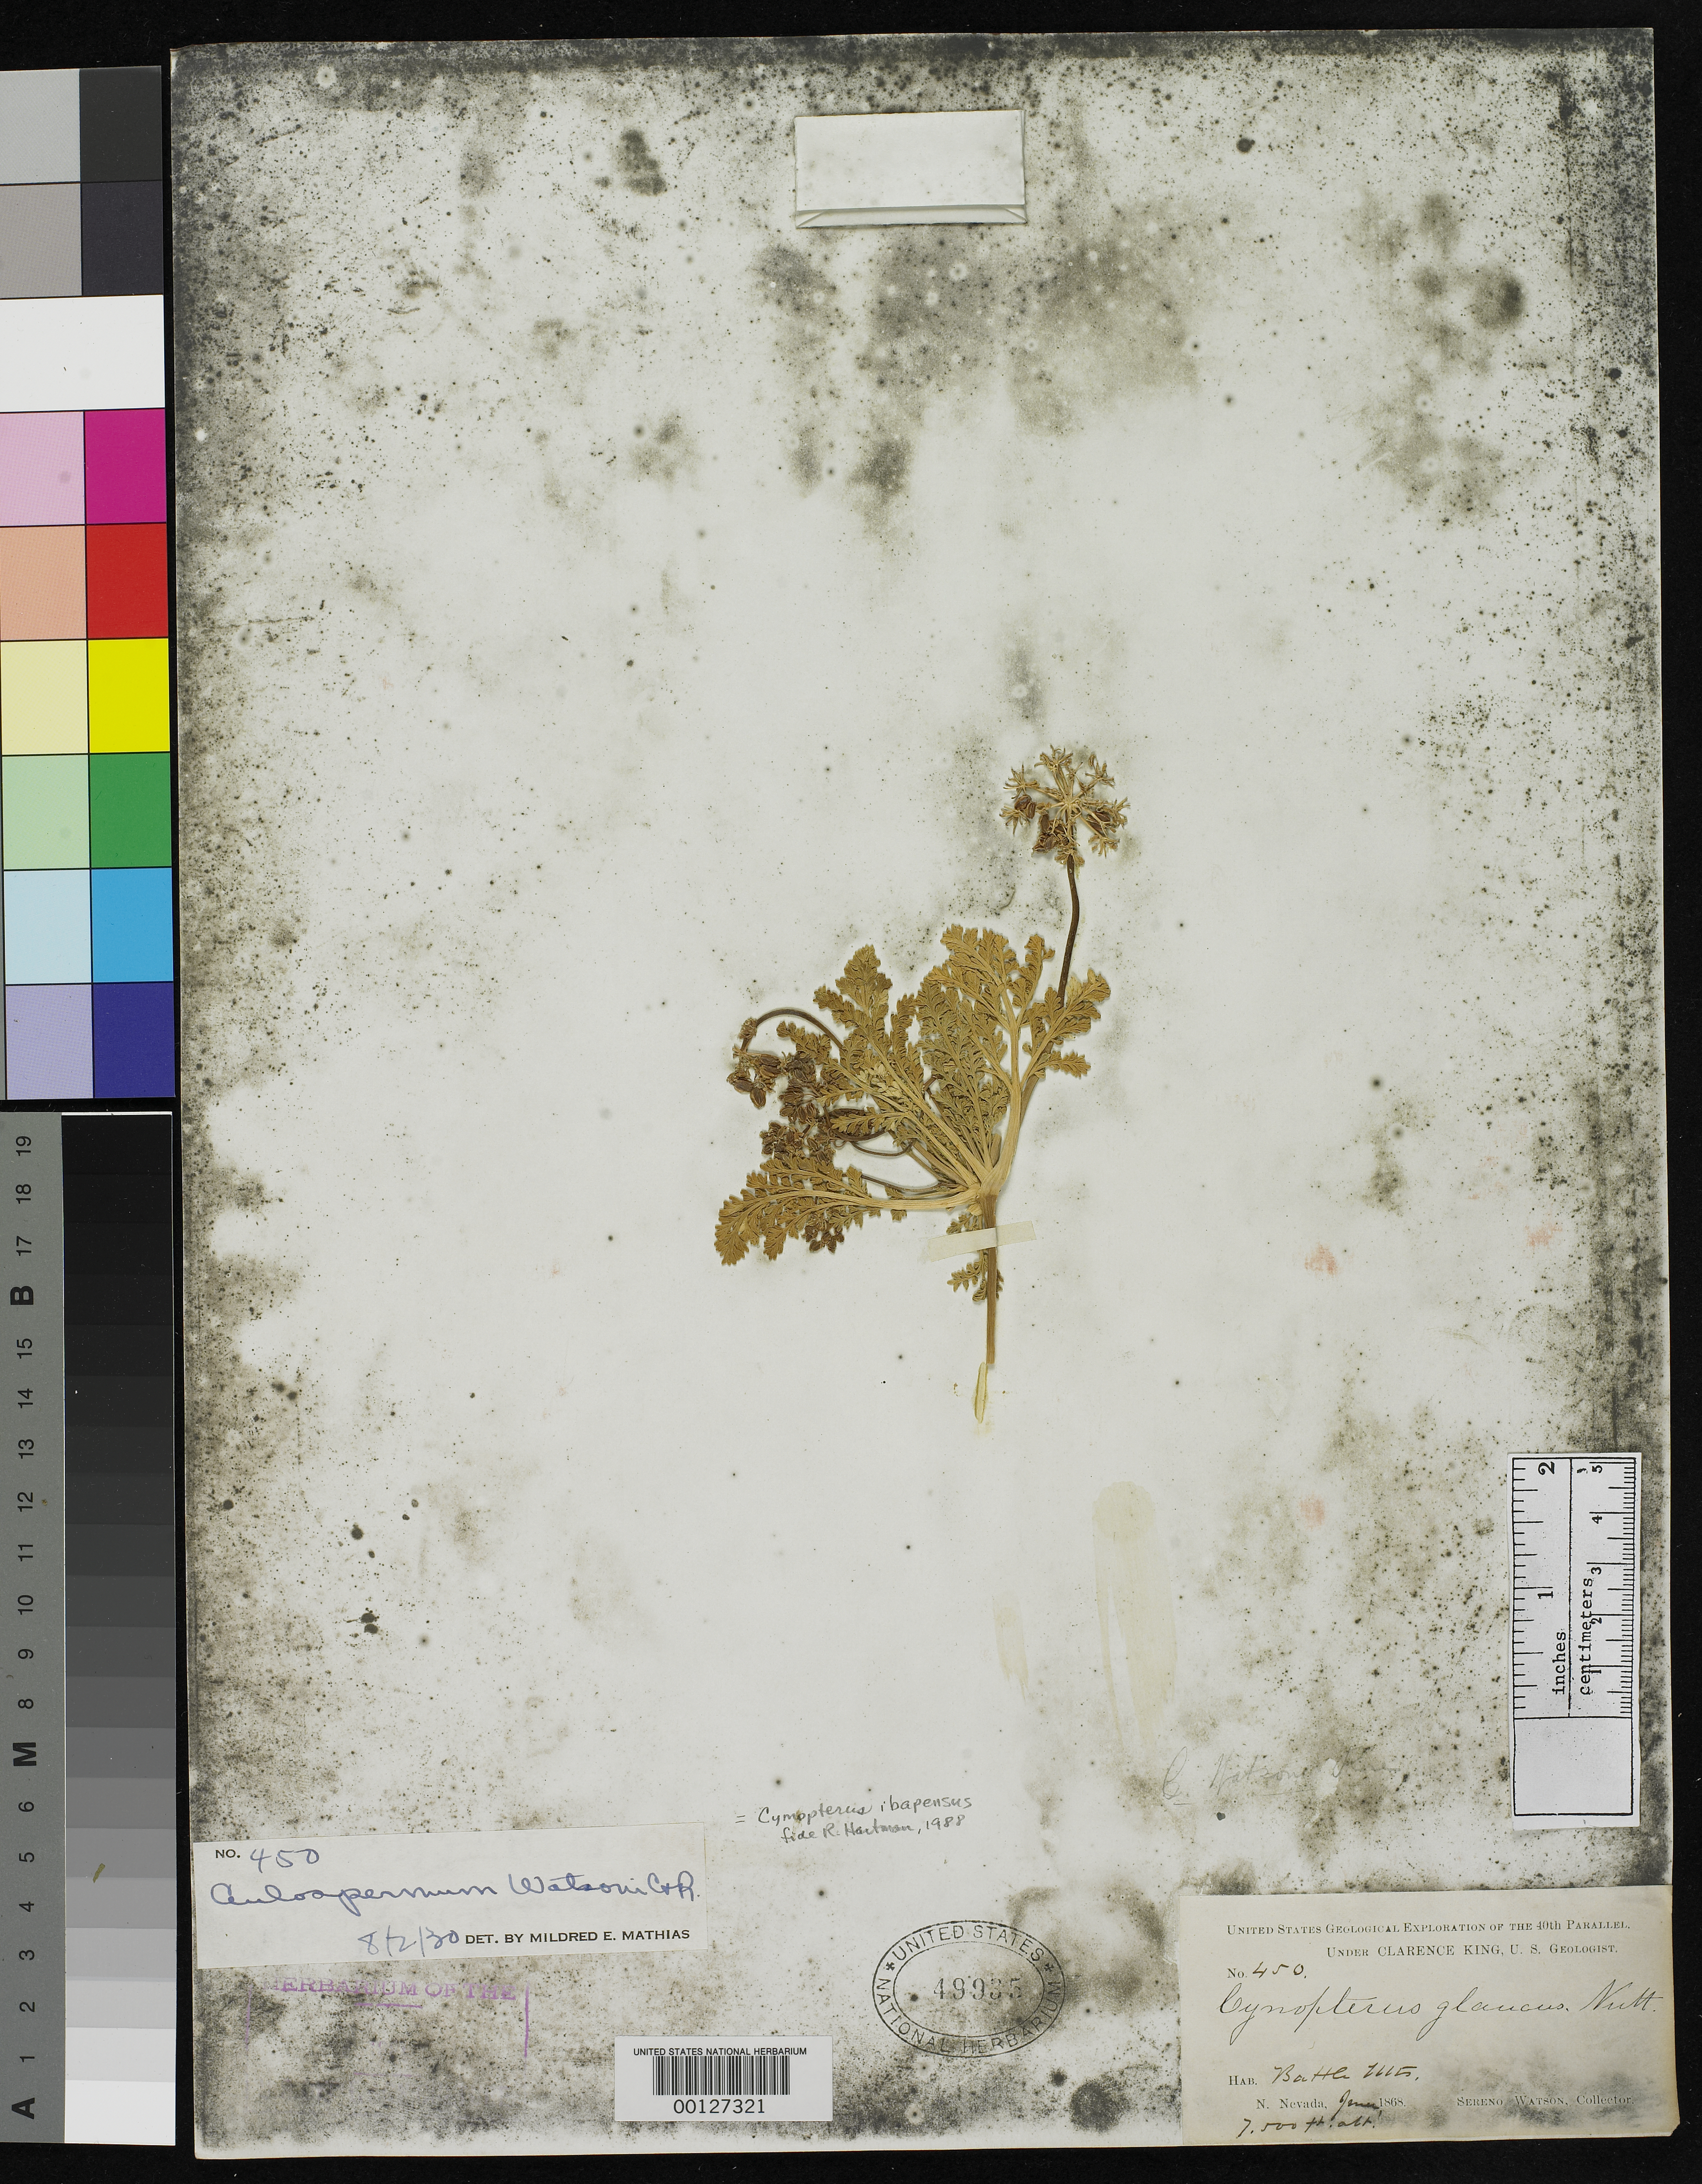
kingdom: Plantae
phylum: Tracheophyta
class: Magnoliopsida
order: Apiales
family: Apiaceae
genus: Aulospermum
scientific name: Aulospermum watsonii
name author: J.M. Coult. & Rose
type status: Holotype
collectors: S. Watson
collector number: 450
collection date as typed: Jun 1868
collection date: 1868-06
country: United States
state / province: Nevada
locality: Battle Mountains.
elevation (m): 2286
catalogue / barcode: US 49935